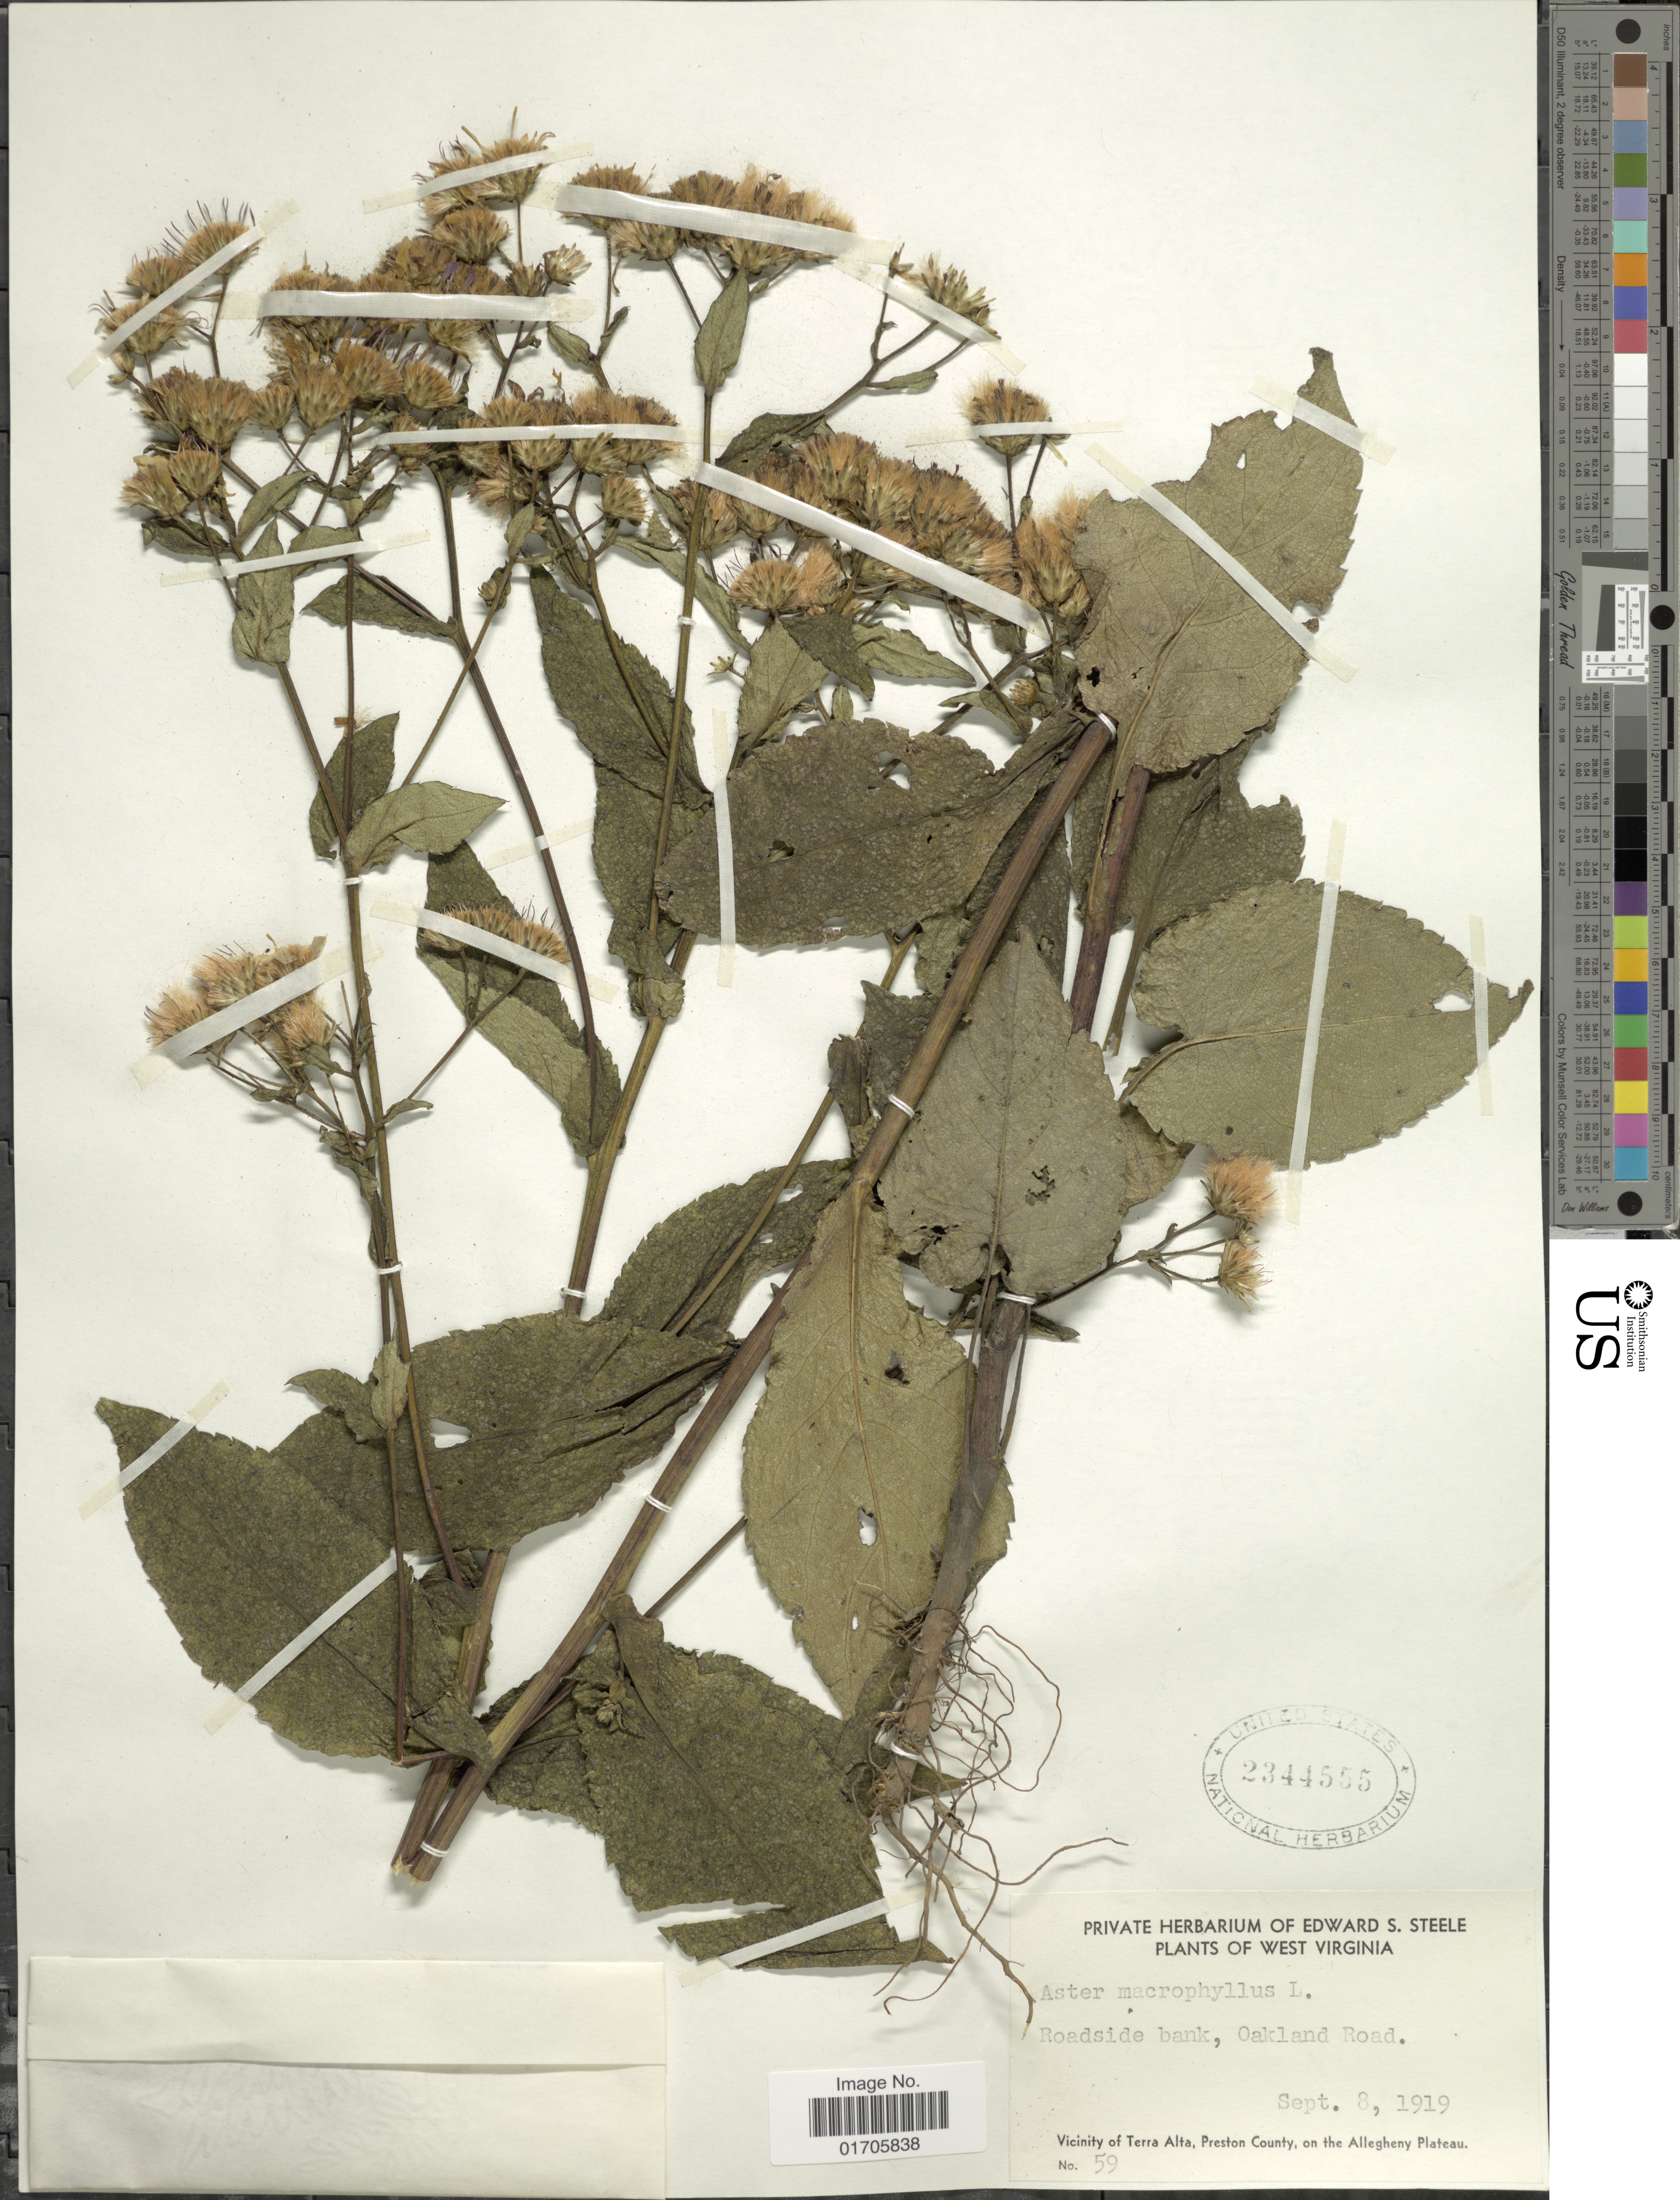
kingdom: Plantae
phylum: Tracheophyta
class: Magnoliopsida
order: Asterales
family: Asteraceae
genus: Eurybia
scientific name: Eurybia macrophylla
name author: (L.) Cass.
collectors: ex herb. Edward S. Steele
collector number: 59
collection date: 1919-09-08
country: United States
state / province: West Virginia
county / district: Preston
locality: Roadside bank, Oakland Road. Vicinity of Terra Alta, Preston County, on the Allegheny Plateau.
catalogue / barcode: US 2344555